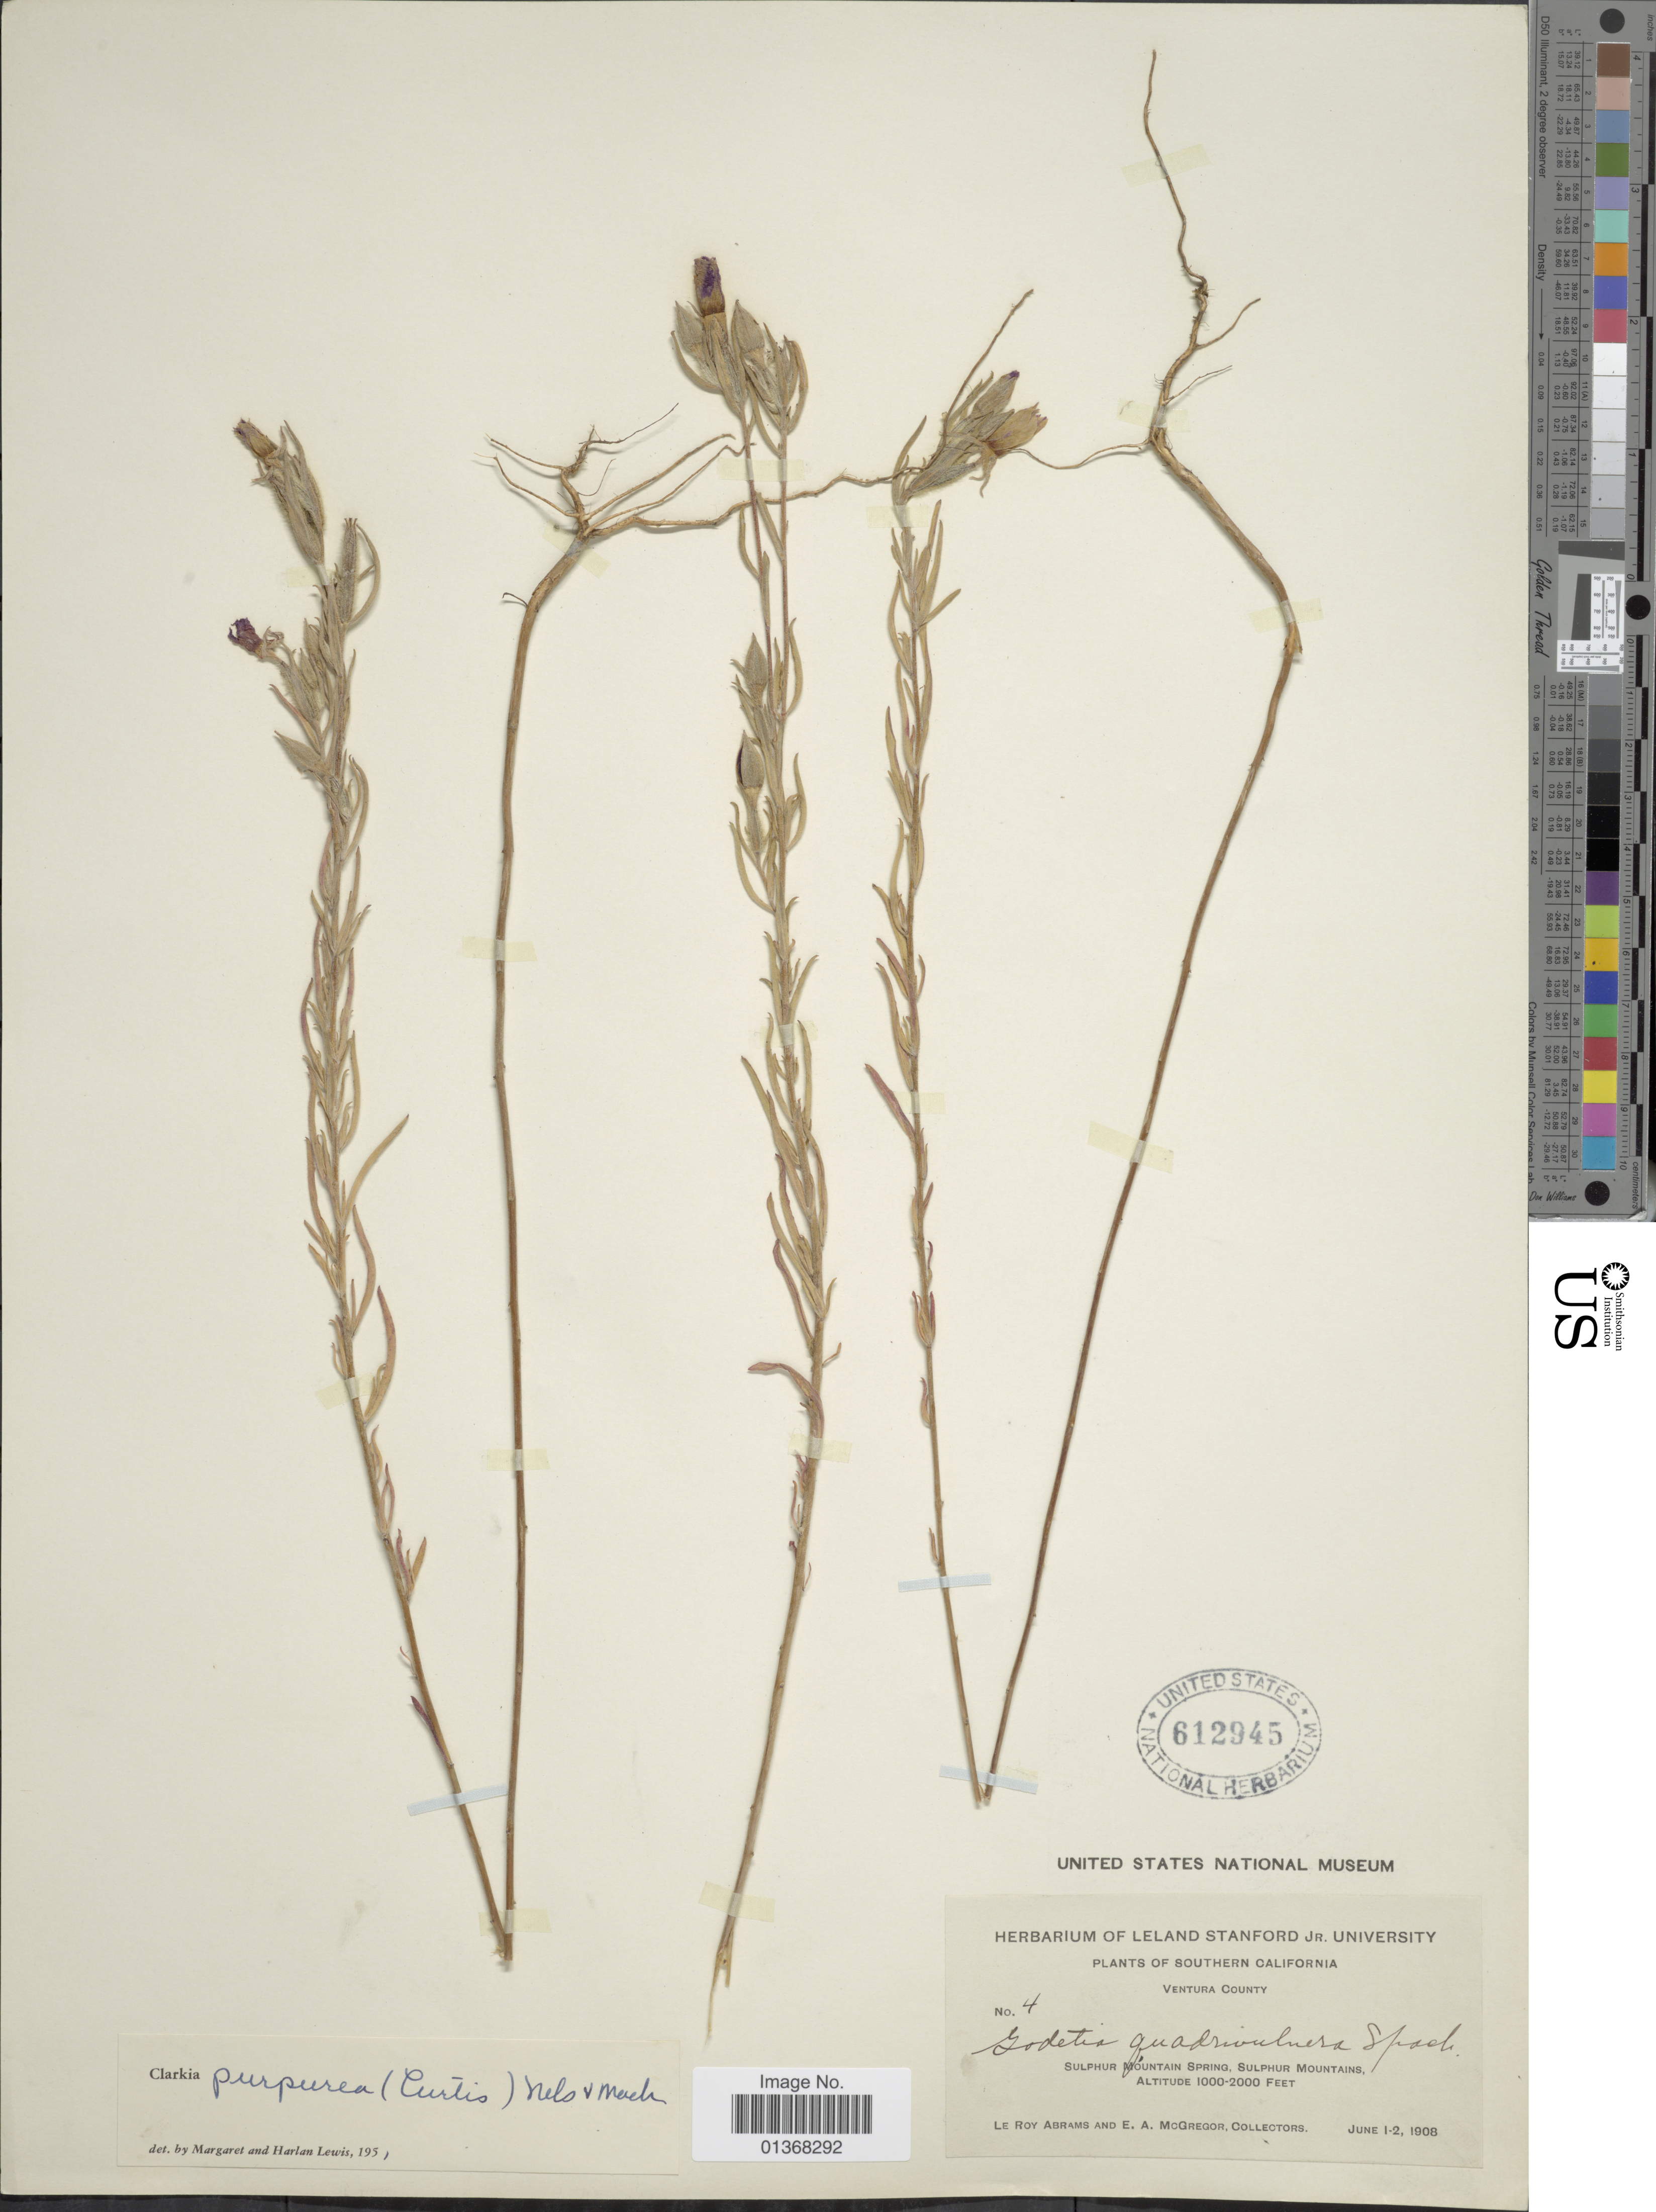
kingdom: Plantae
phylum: Tracheophyta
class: Magnoliopsida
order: Myrtales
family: Onagraceae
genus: Clarkia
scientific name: Clarkia purpurea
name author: (Curtis) A. Nelson & J.F. Macbr.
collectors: L. Abrams & E. A. McGregor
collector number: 4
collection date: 1908-06-01/1908-06-02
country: United States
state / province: California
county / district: Ventura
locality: Southern California, Ventura County, Sulphur Mountain Spring, Sulphur Mountains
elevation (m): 305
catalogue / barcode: US 612945